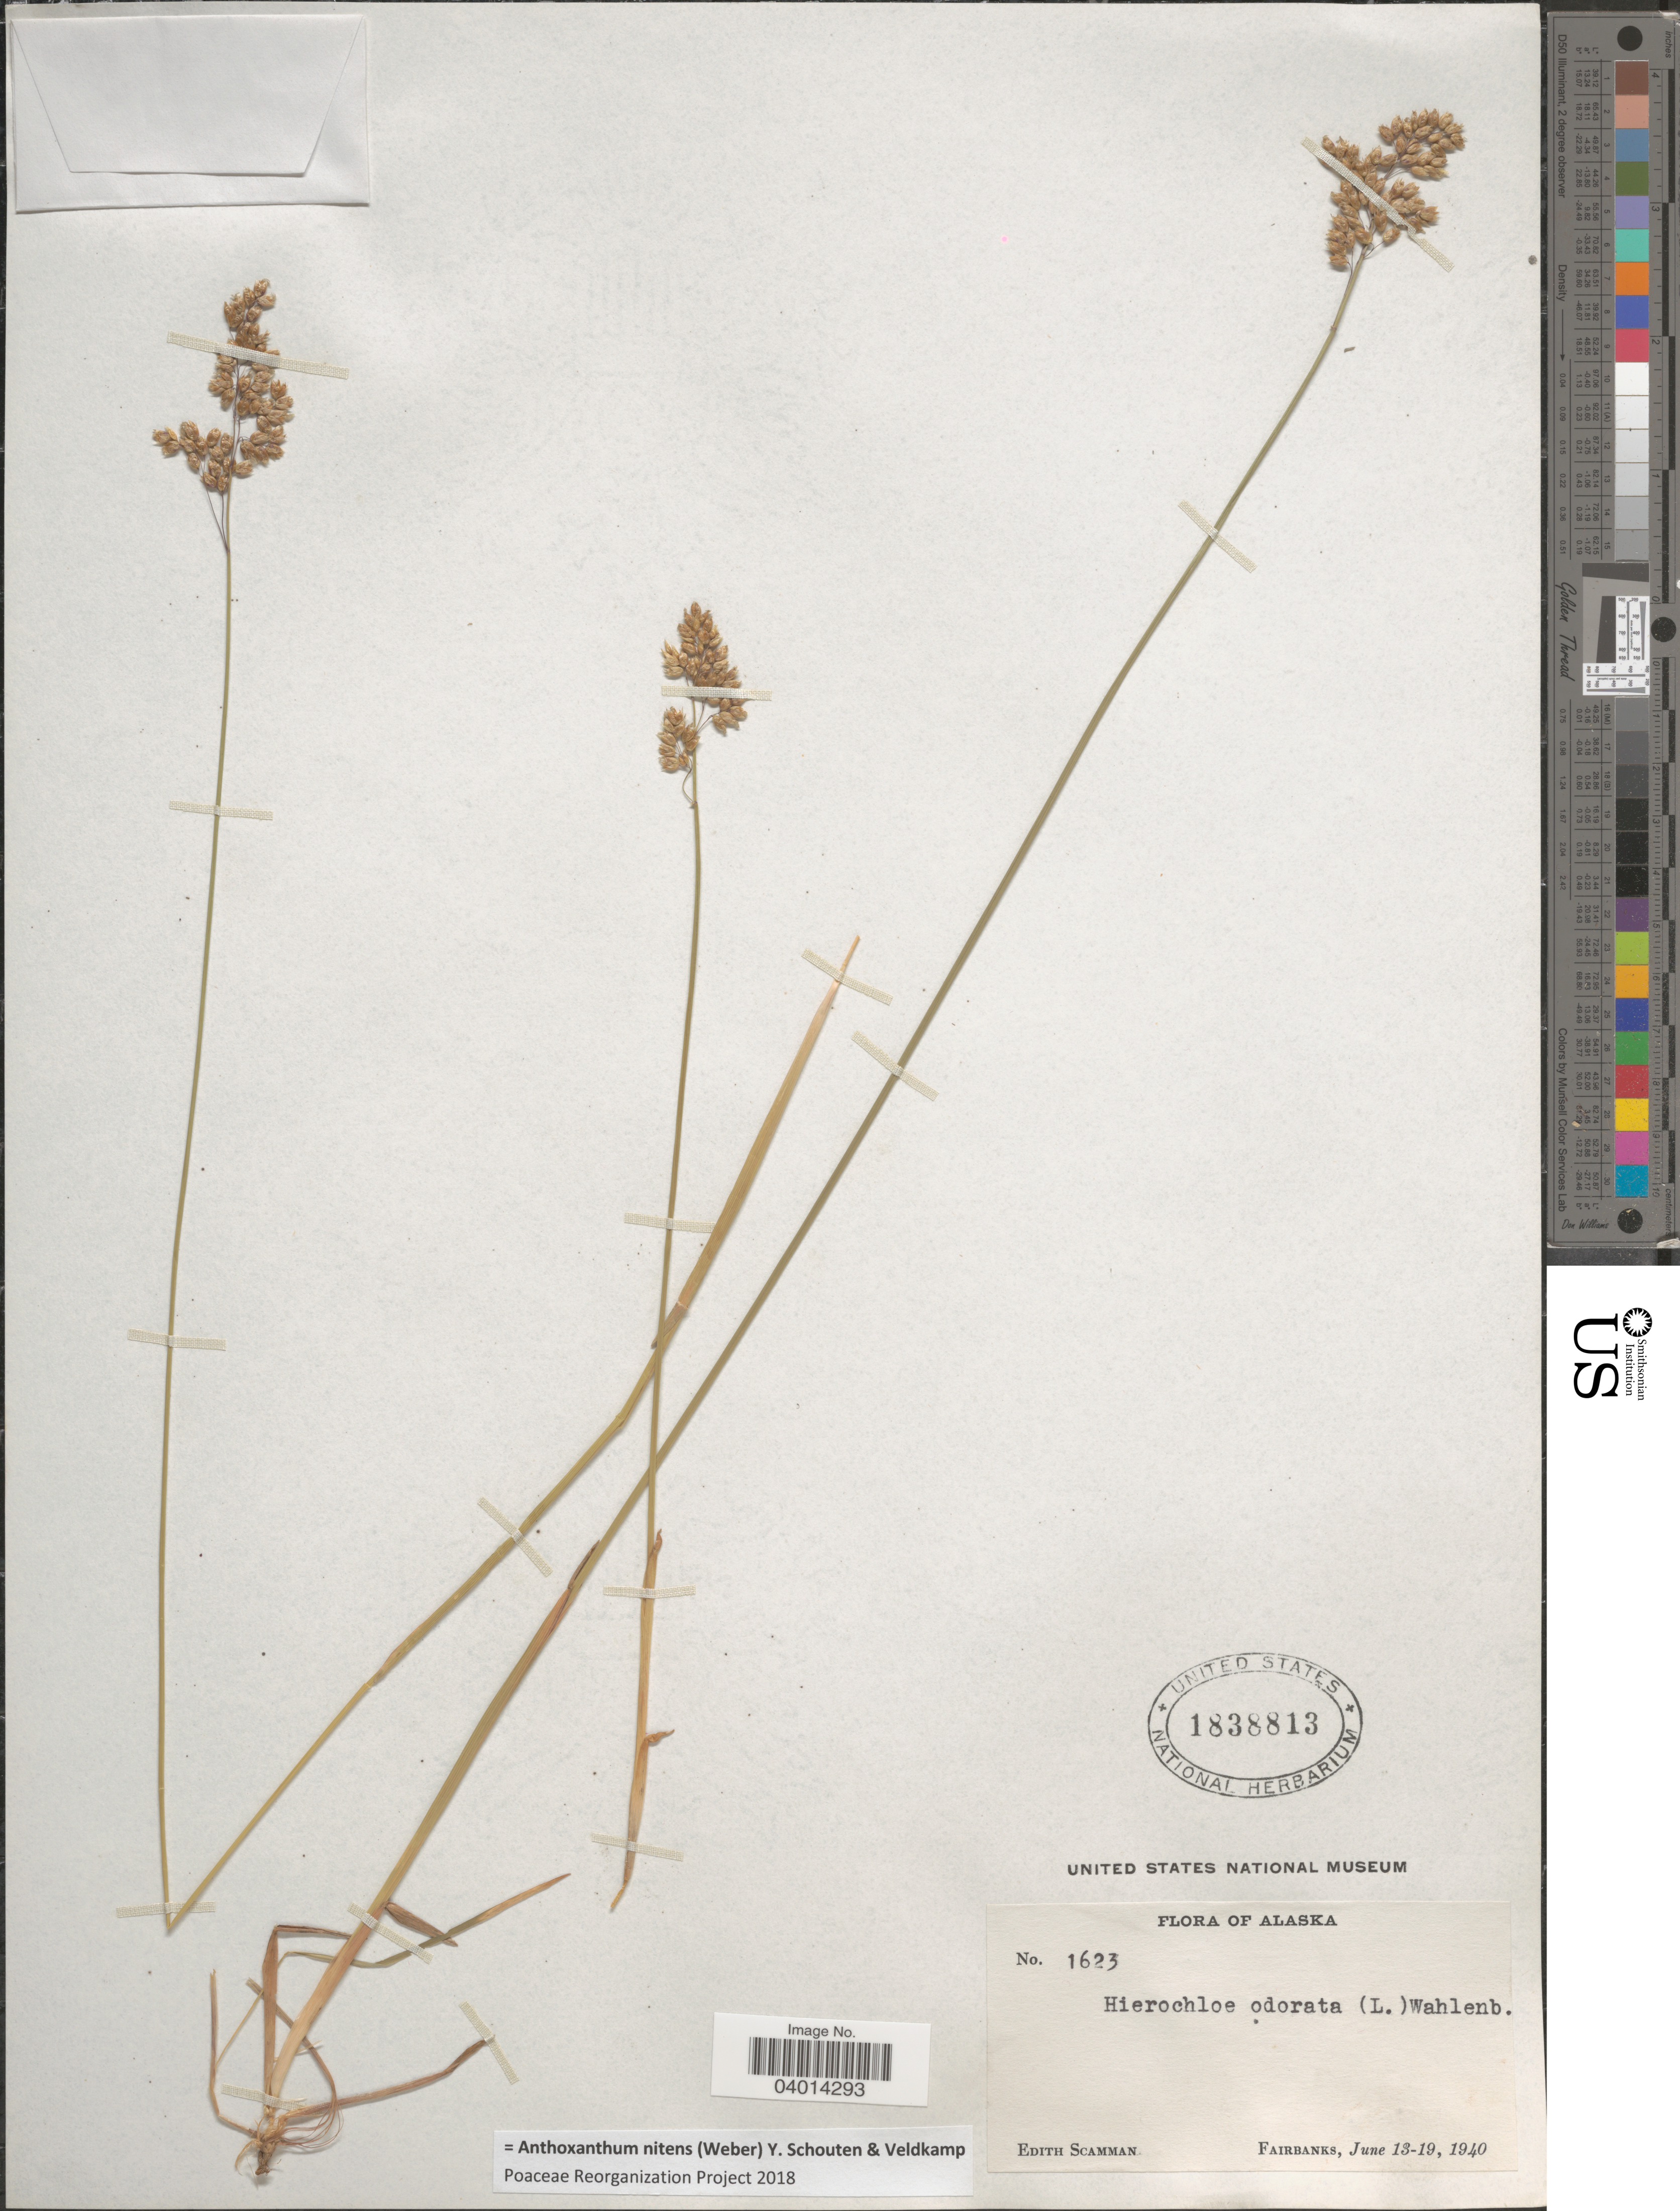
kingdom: Plantae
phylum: Tracheophyta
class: Liliopsida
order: Poales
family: Poaceae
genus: Anthoxanthum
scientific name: Anthoxanthum nitens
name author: (G.H. Weber) R.T.A. Schouten & Veldkamp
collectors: E. Scamman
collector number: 1623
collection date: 1940-06-13/1940-06-19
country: United States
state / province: Alaska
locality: Fairbanks.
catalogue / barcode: US 1838813